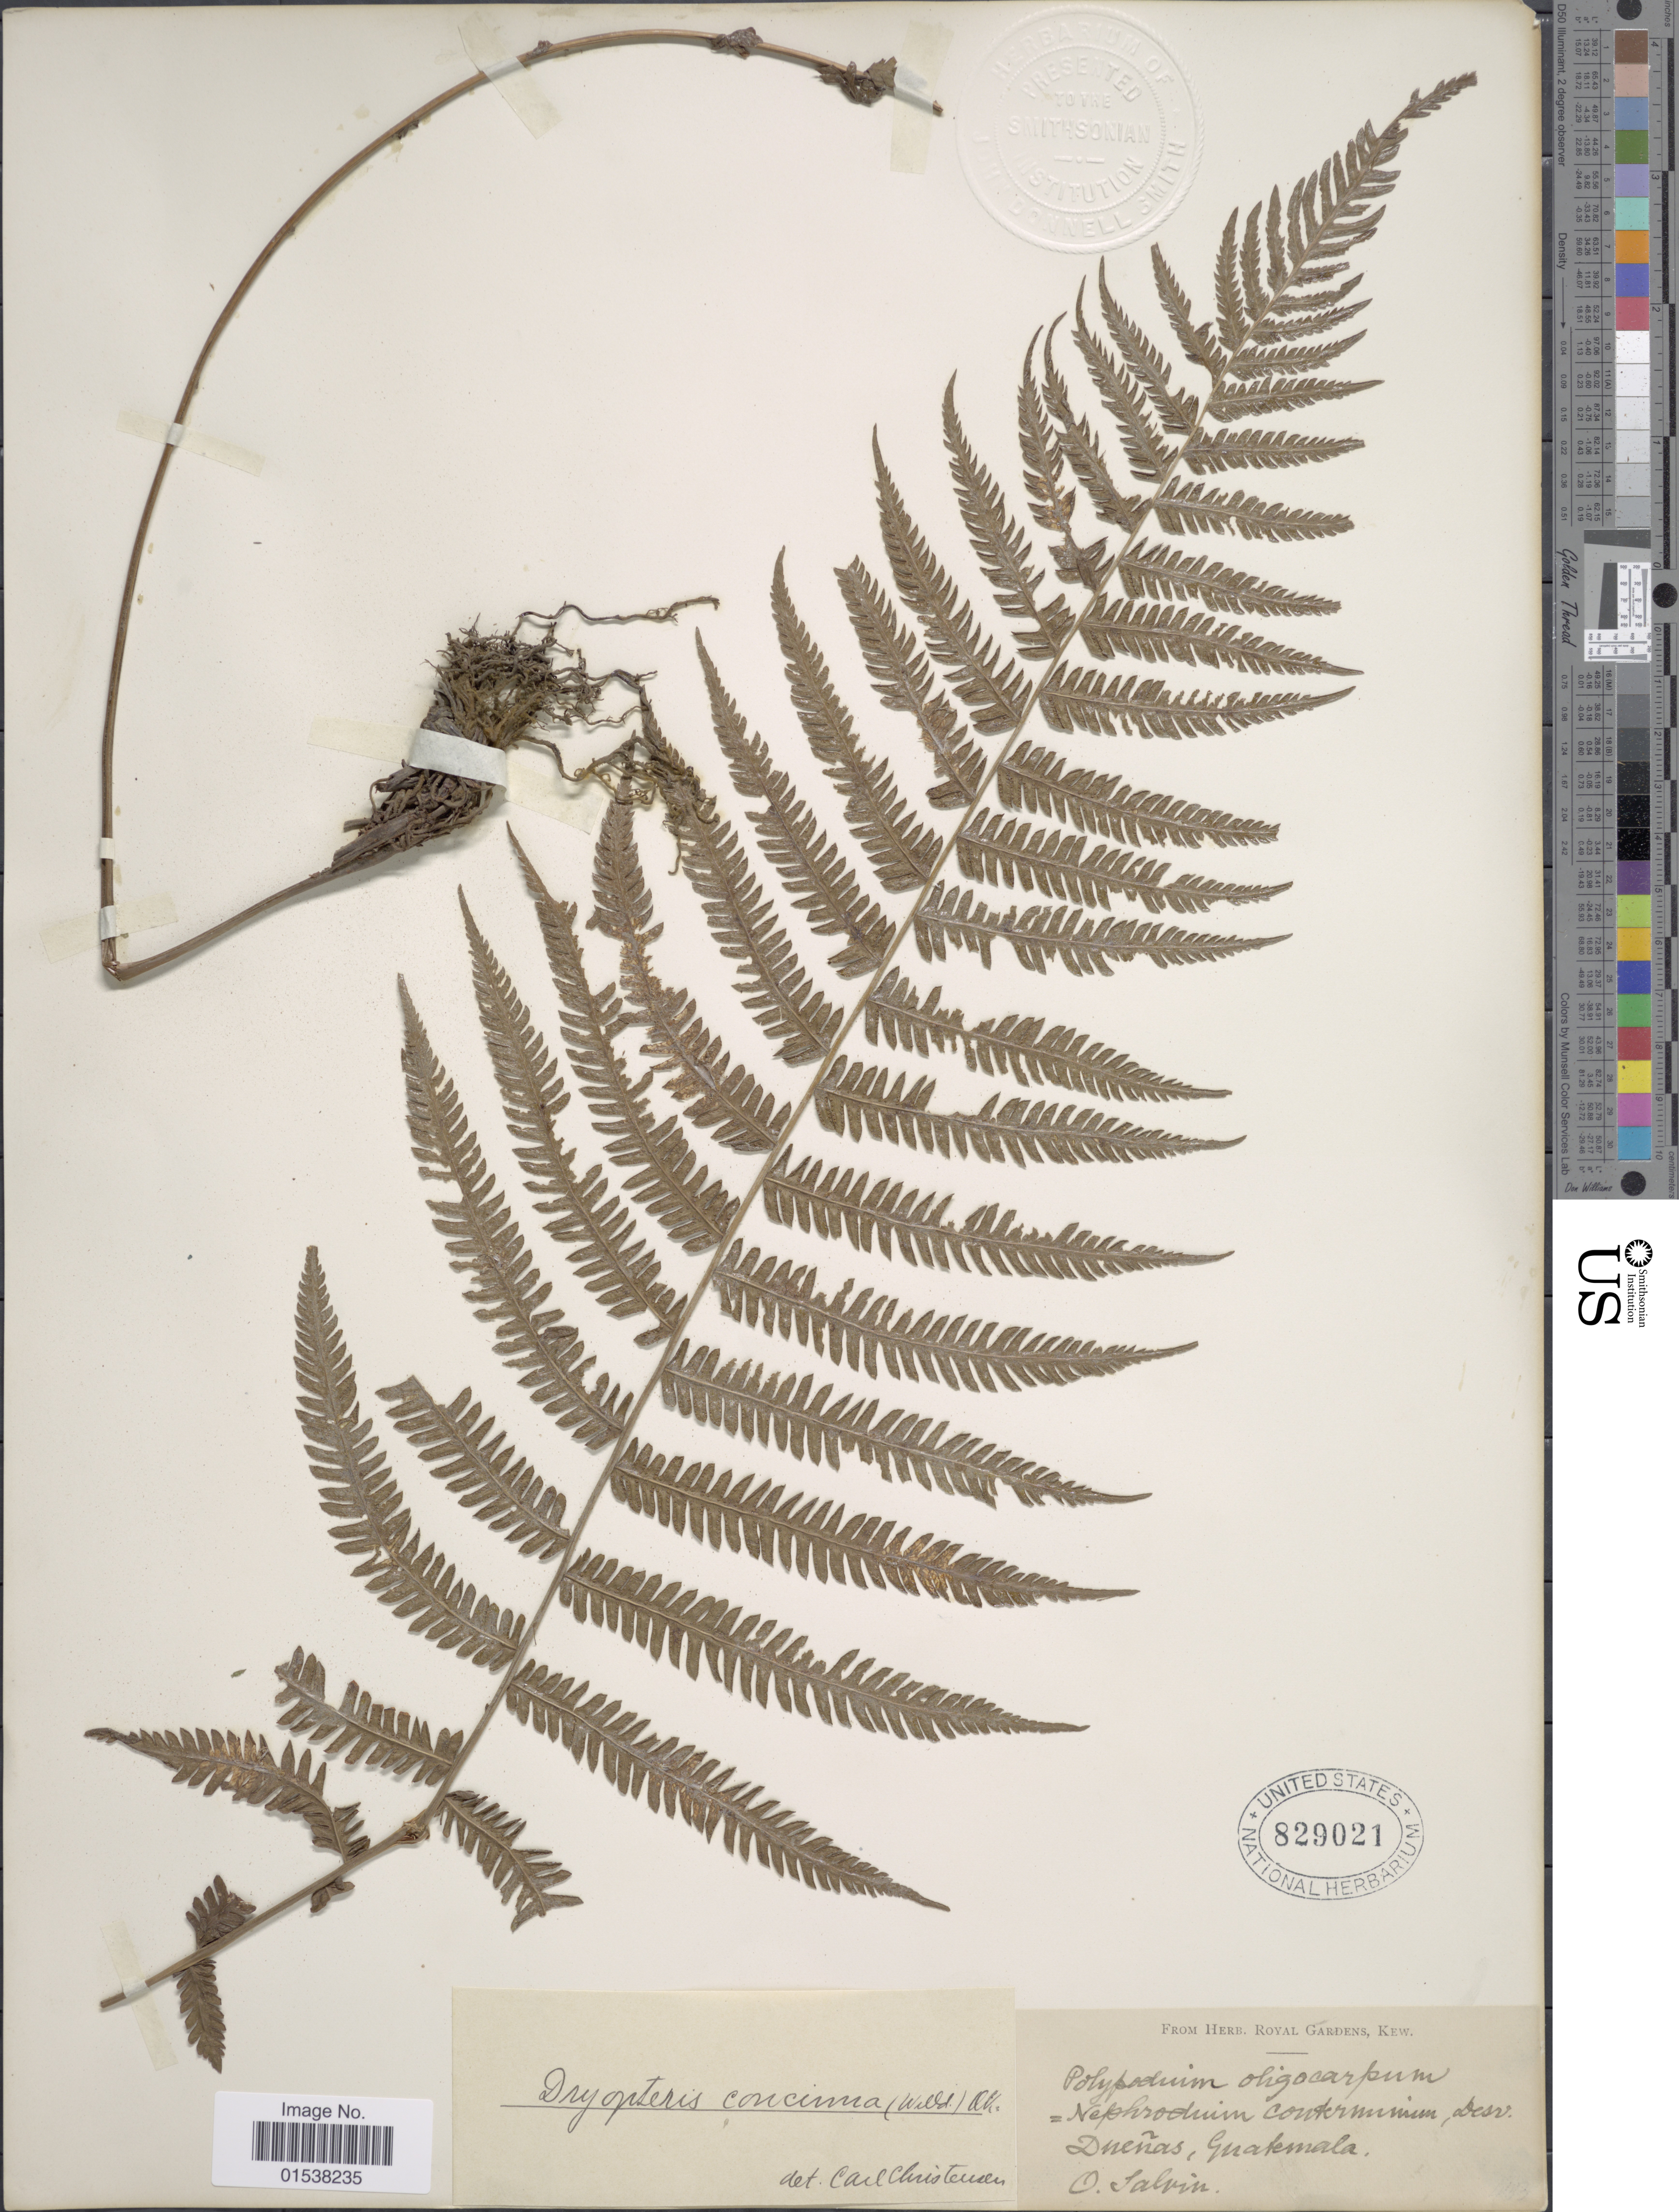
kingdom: Plantae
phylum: Tracheophyta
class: Polypodiopsida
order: Polypodiales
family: Thelypteridaceae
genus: Amauropelta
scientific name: Amauropelta concinna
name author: (Willd.) Pic. Serm.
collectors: O. Salvin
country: Guatemala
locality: Dueñas, Guatemala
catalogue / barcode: US 829021